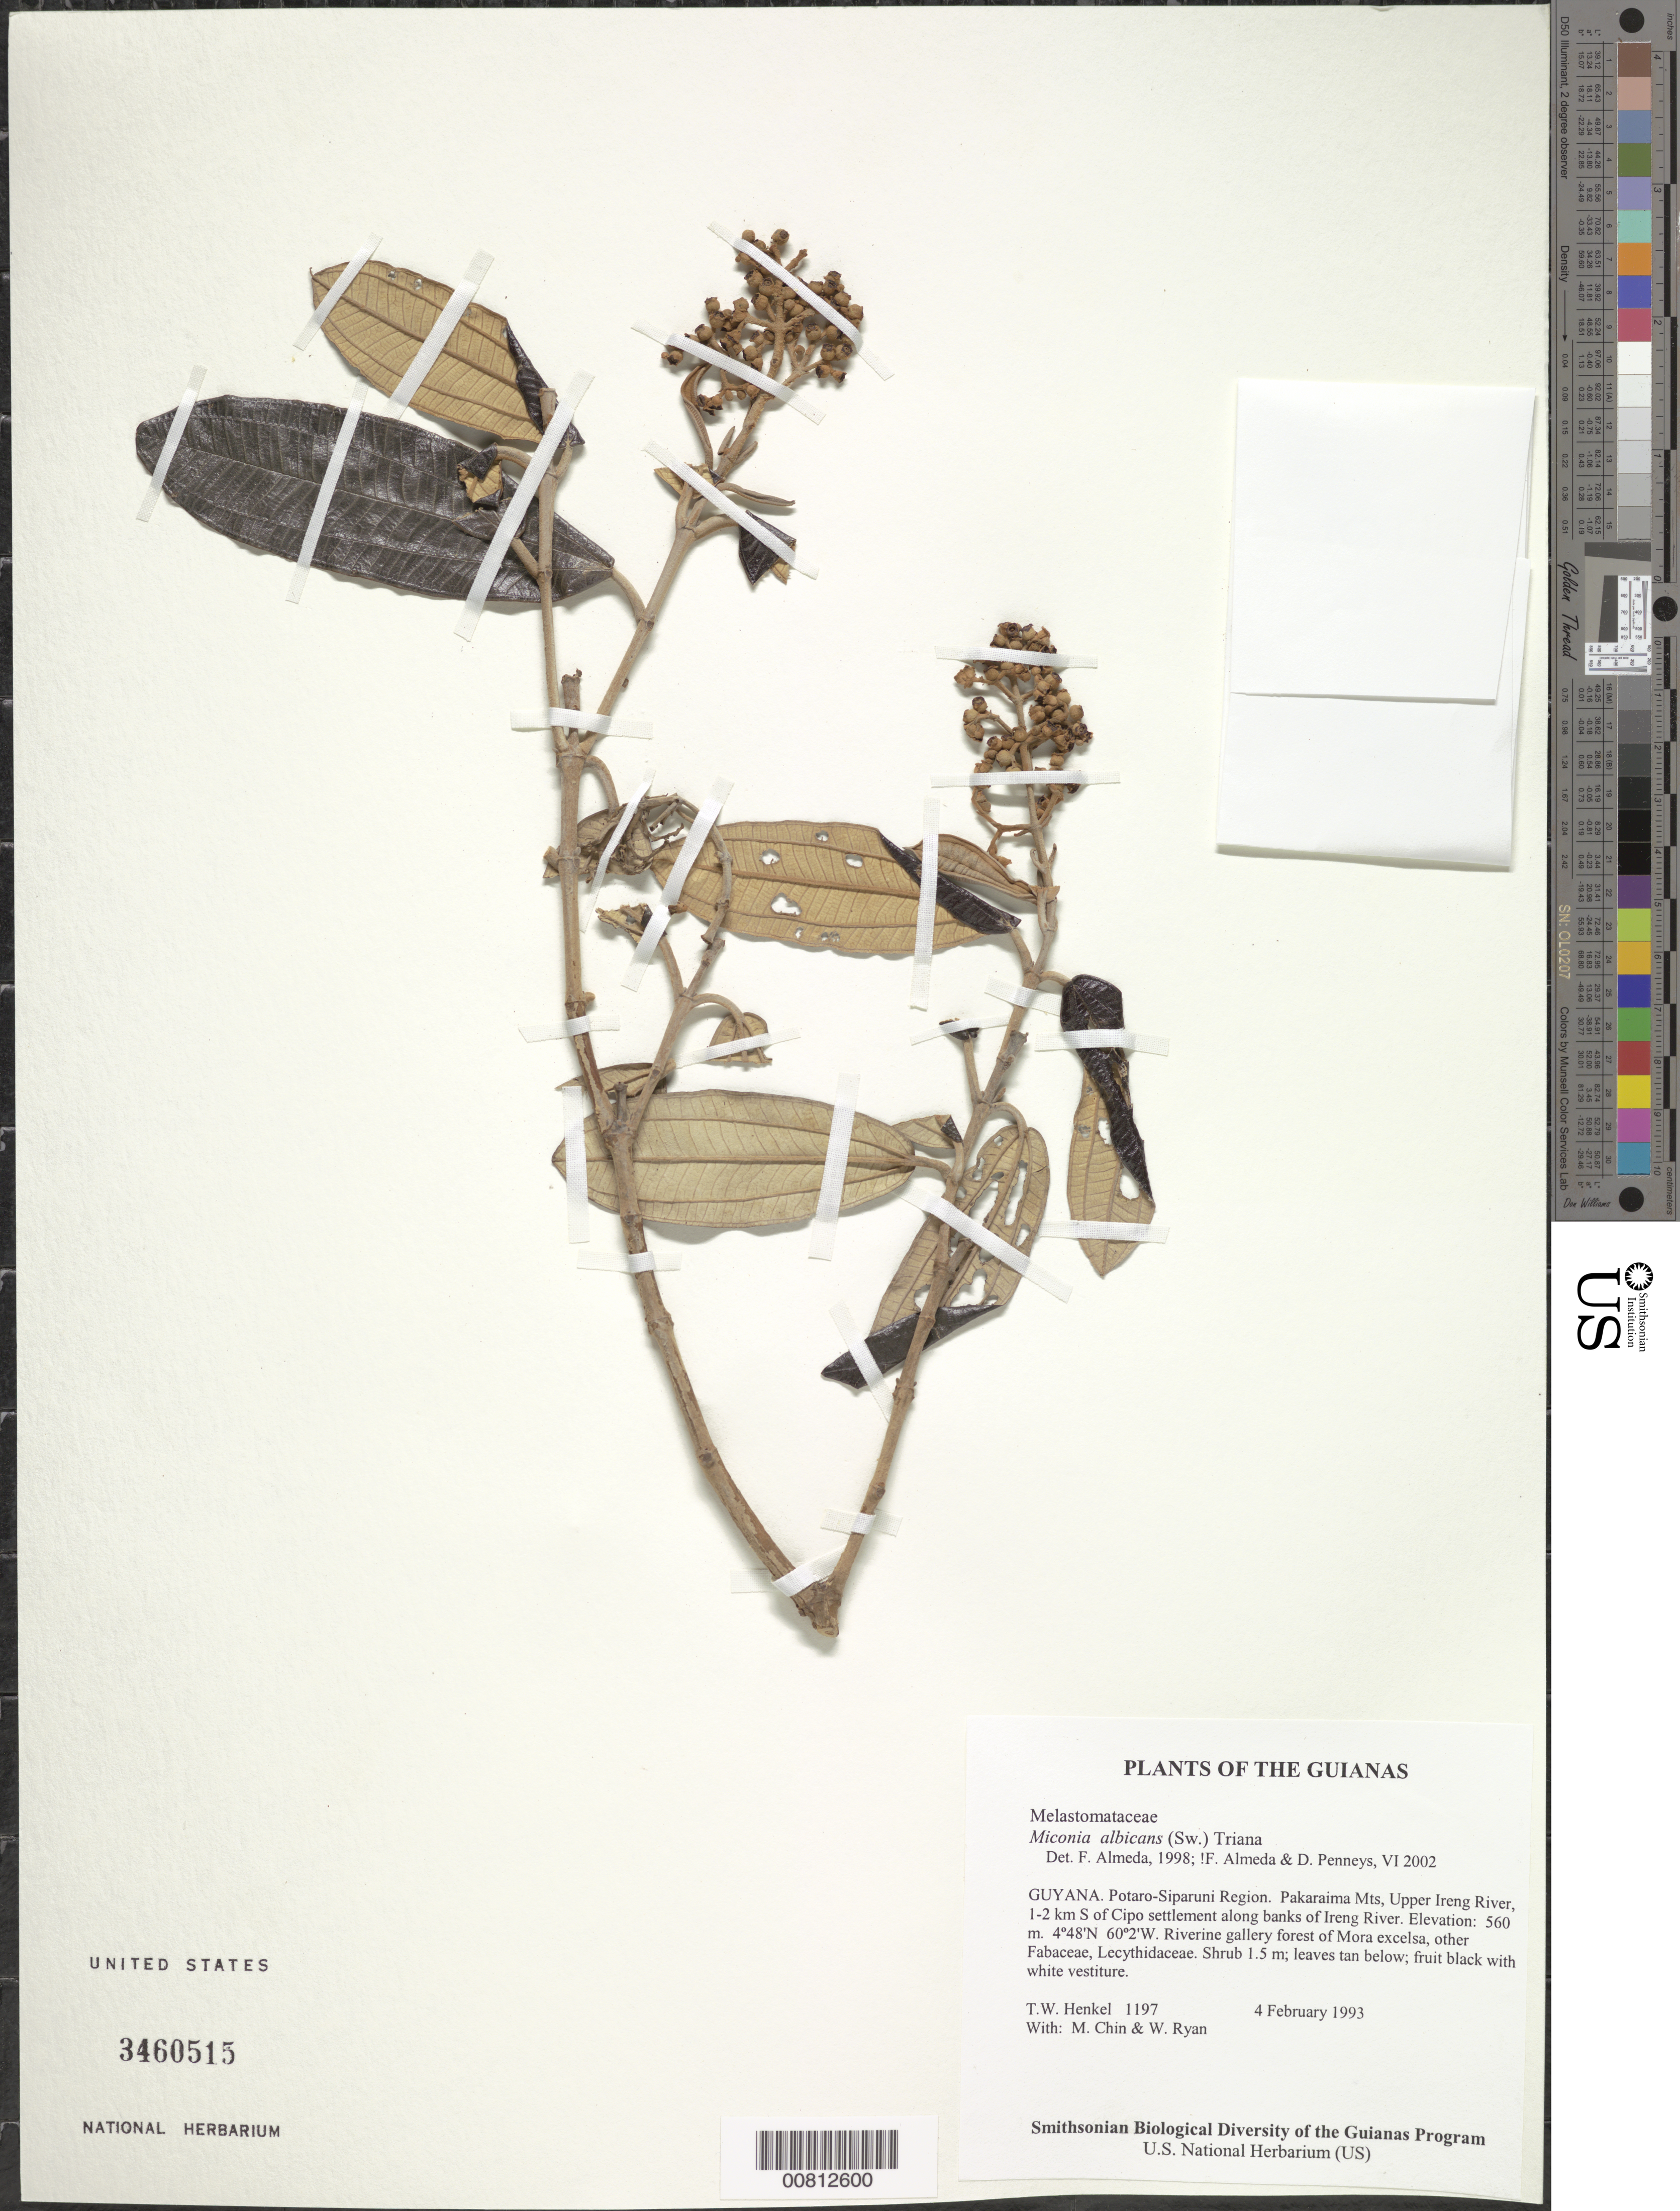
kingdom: Plantae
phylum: Tracheophyta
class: Magnoliopsida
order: Myrtales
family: Melastomataceae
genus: Miconia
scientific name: Miconia albicans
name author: (Sw.) Triana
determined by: Almeda, F.; Penneys, D. S.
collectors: T. Henkel, M. Chin & W. Ryan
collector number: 1197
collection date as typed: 4 February 1993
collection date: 1993-02-04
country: Guyana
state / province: Potaro-Siparuni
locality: Pakaraima Mts, Upper Ireng River, 1-2 km S of Cipo settlement along banks of Ireng River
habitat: Riverine gallery forest of Mora excelsa, other Fabaceae, Lecythidaceae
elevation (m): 560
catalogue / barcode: US 3460515